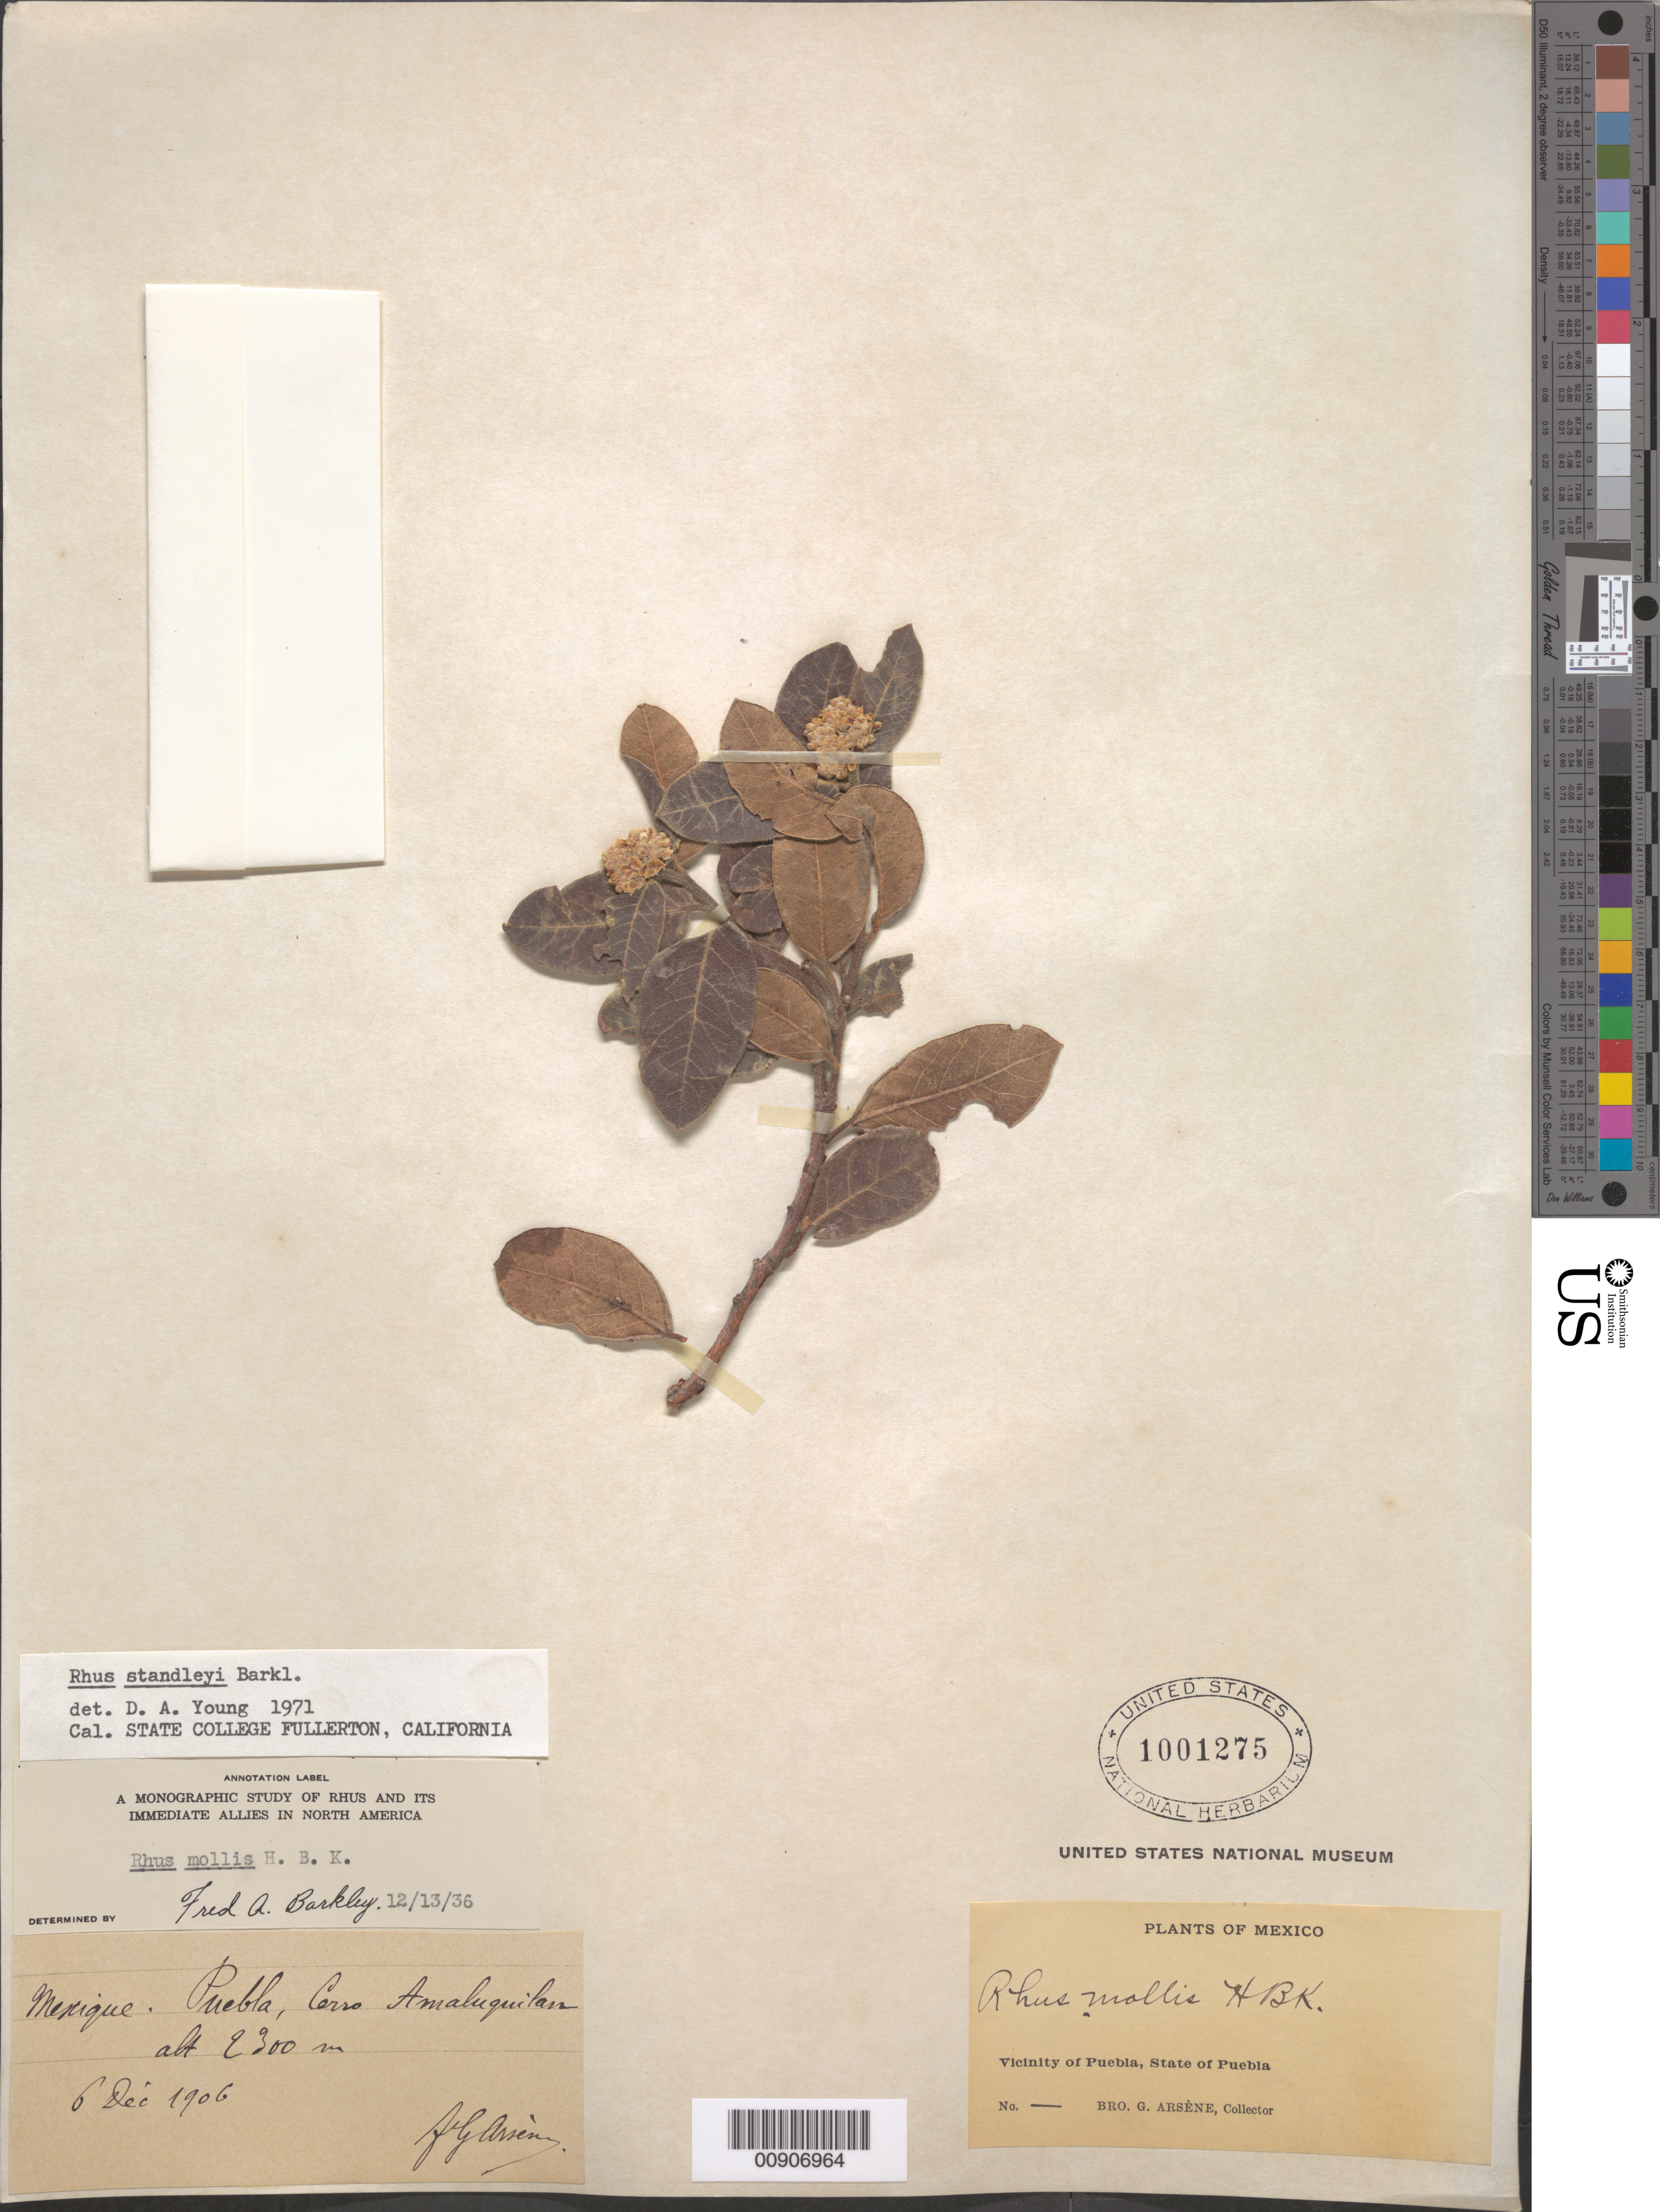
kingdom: Plantae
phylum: Tracheophyta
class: Magnoliopsida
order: Sapindales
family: Anacardiaceae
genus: Rhus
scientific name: Rhus standleyi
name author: F.A. Barkley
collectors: Bro. G. Arsène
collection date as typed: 06 Dec 1906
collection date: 1906-12-06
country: Mexico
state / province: Puebla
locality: Cerro Amaluquilan. Vicinity of Puebla, State of Puebla.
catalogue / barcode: US 1001275